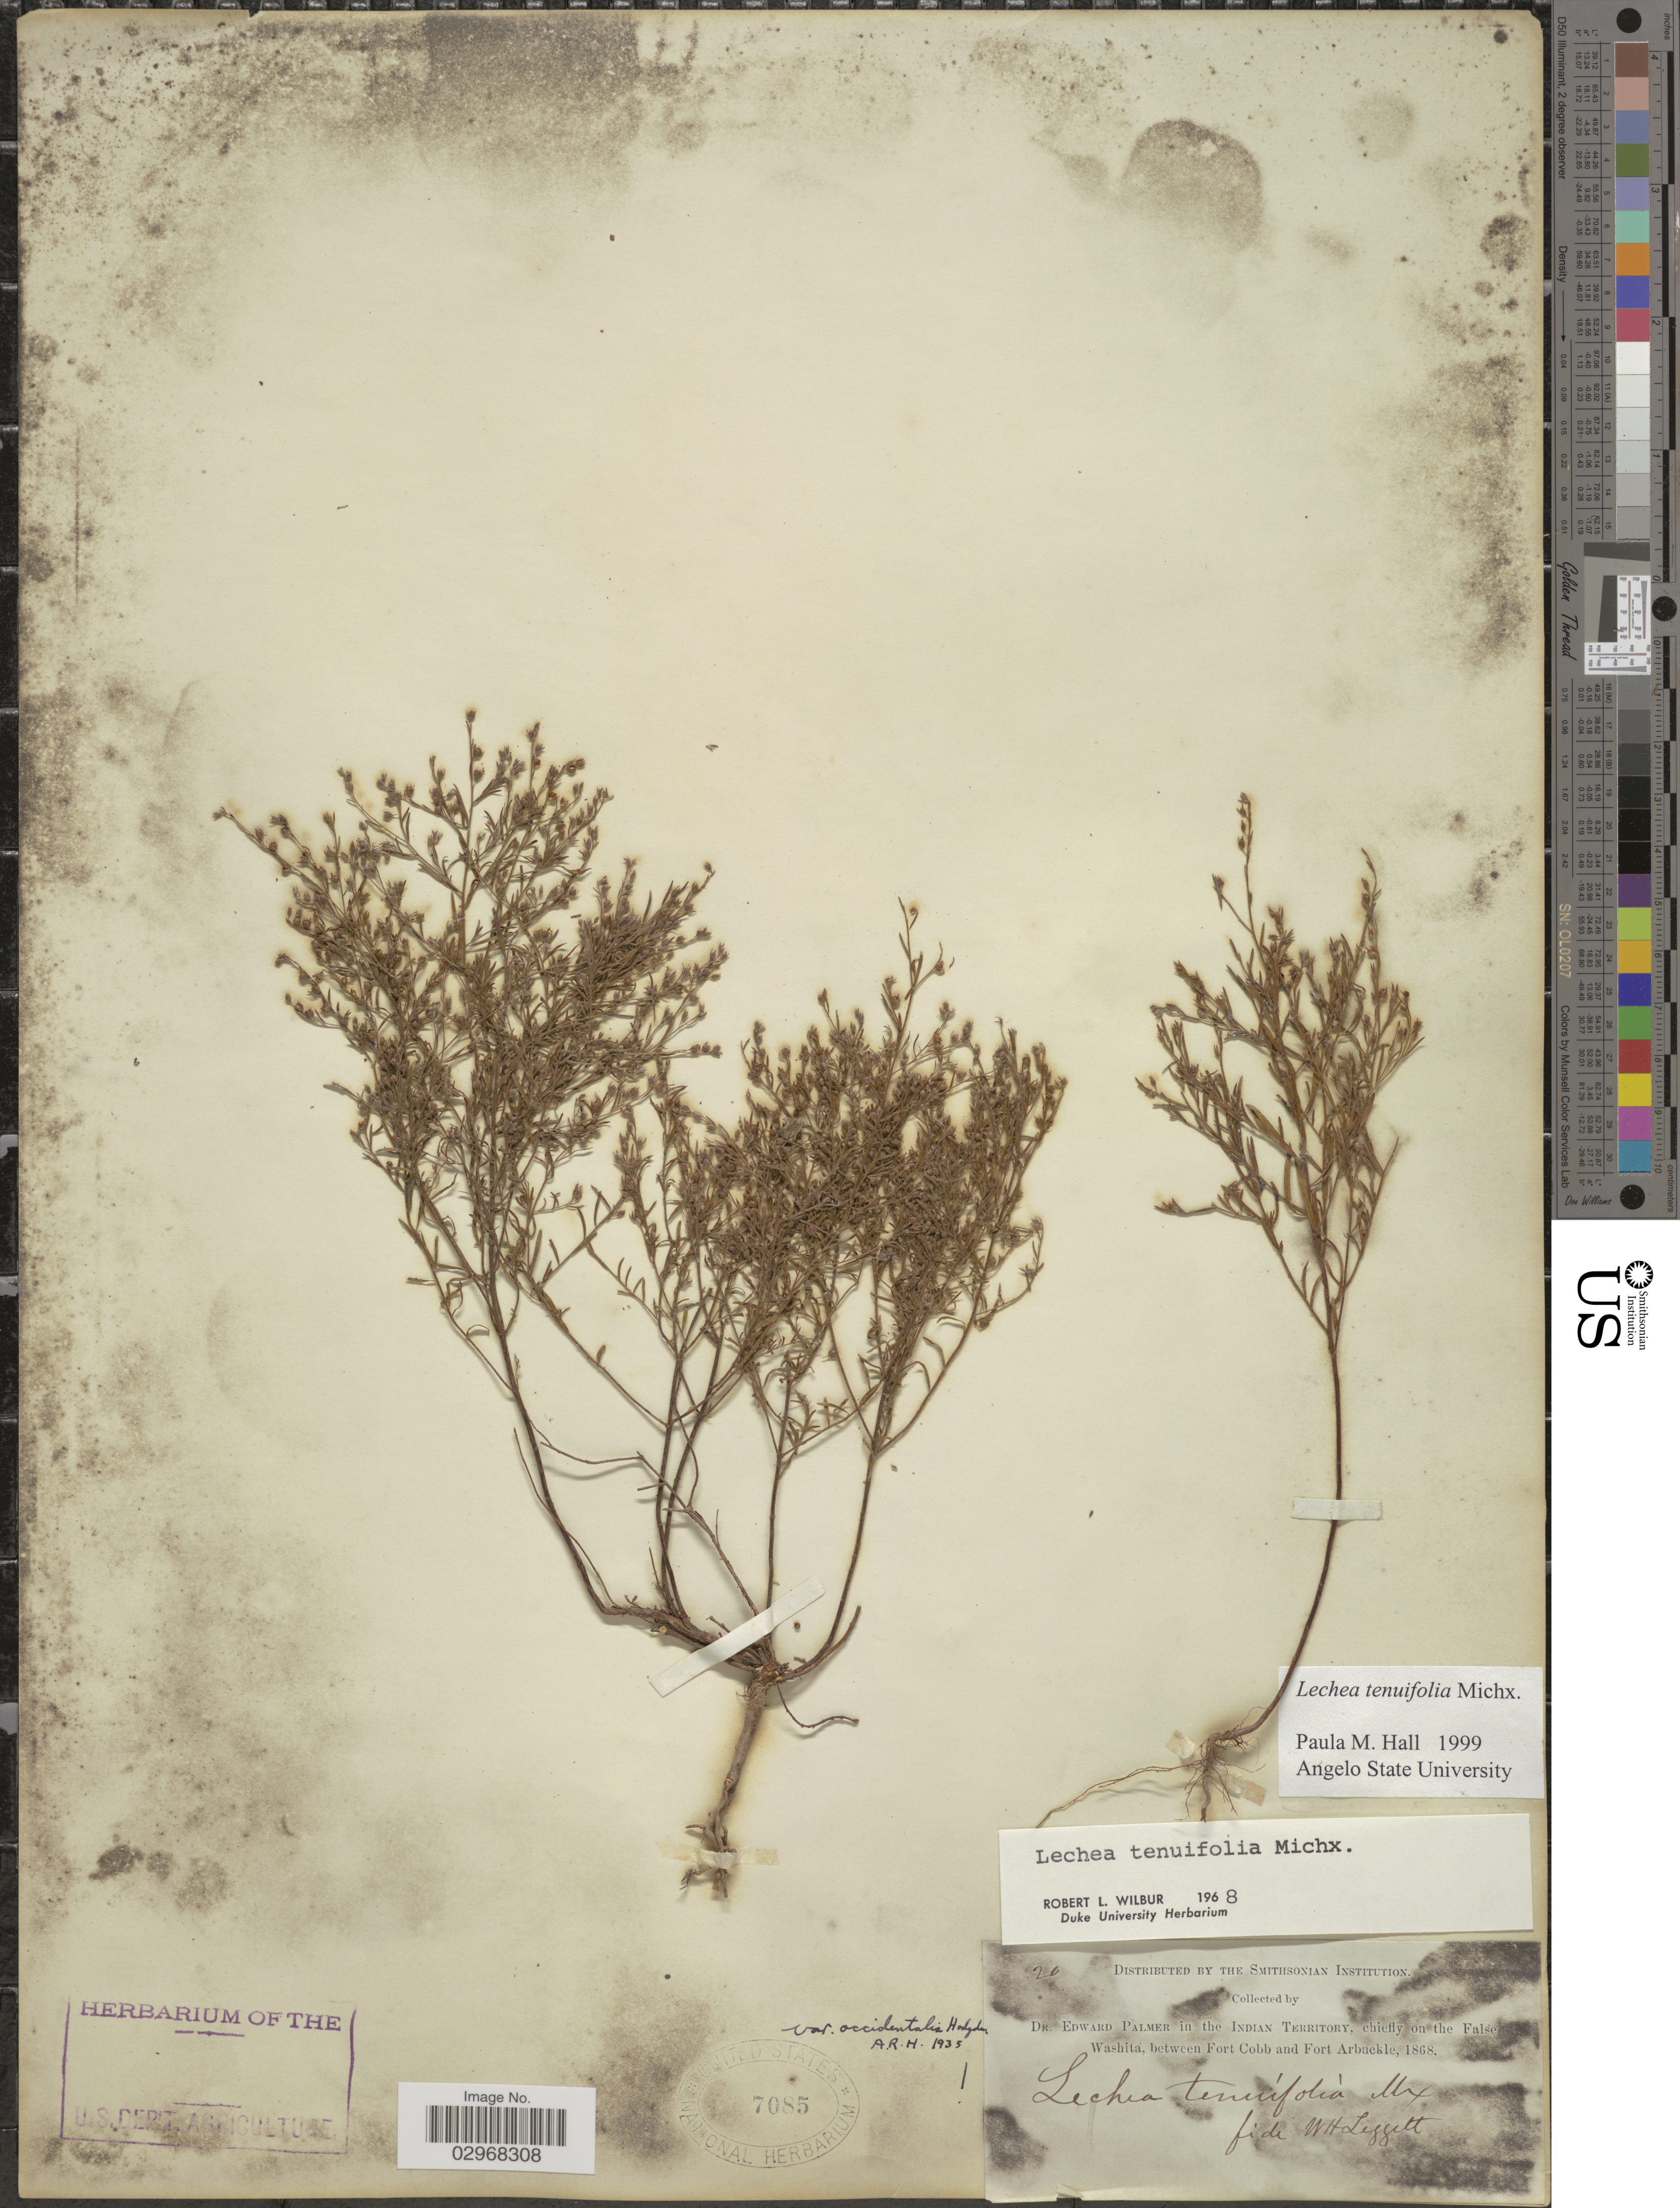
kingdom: Plantae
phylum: Tracheophyta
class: Magnoliopsida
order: Malvales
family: Cistaceae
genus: Lechea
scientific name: Lechea tenuifolia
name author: Michx.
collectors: E. Palmer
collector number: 20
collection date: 1868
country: United States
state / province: Oklahoma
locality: In the Indian Territory, chiefly on the False Washita, between Fort Cobb and Fort Arbuckle.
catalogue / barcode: US 7085